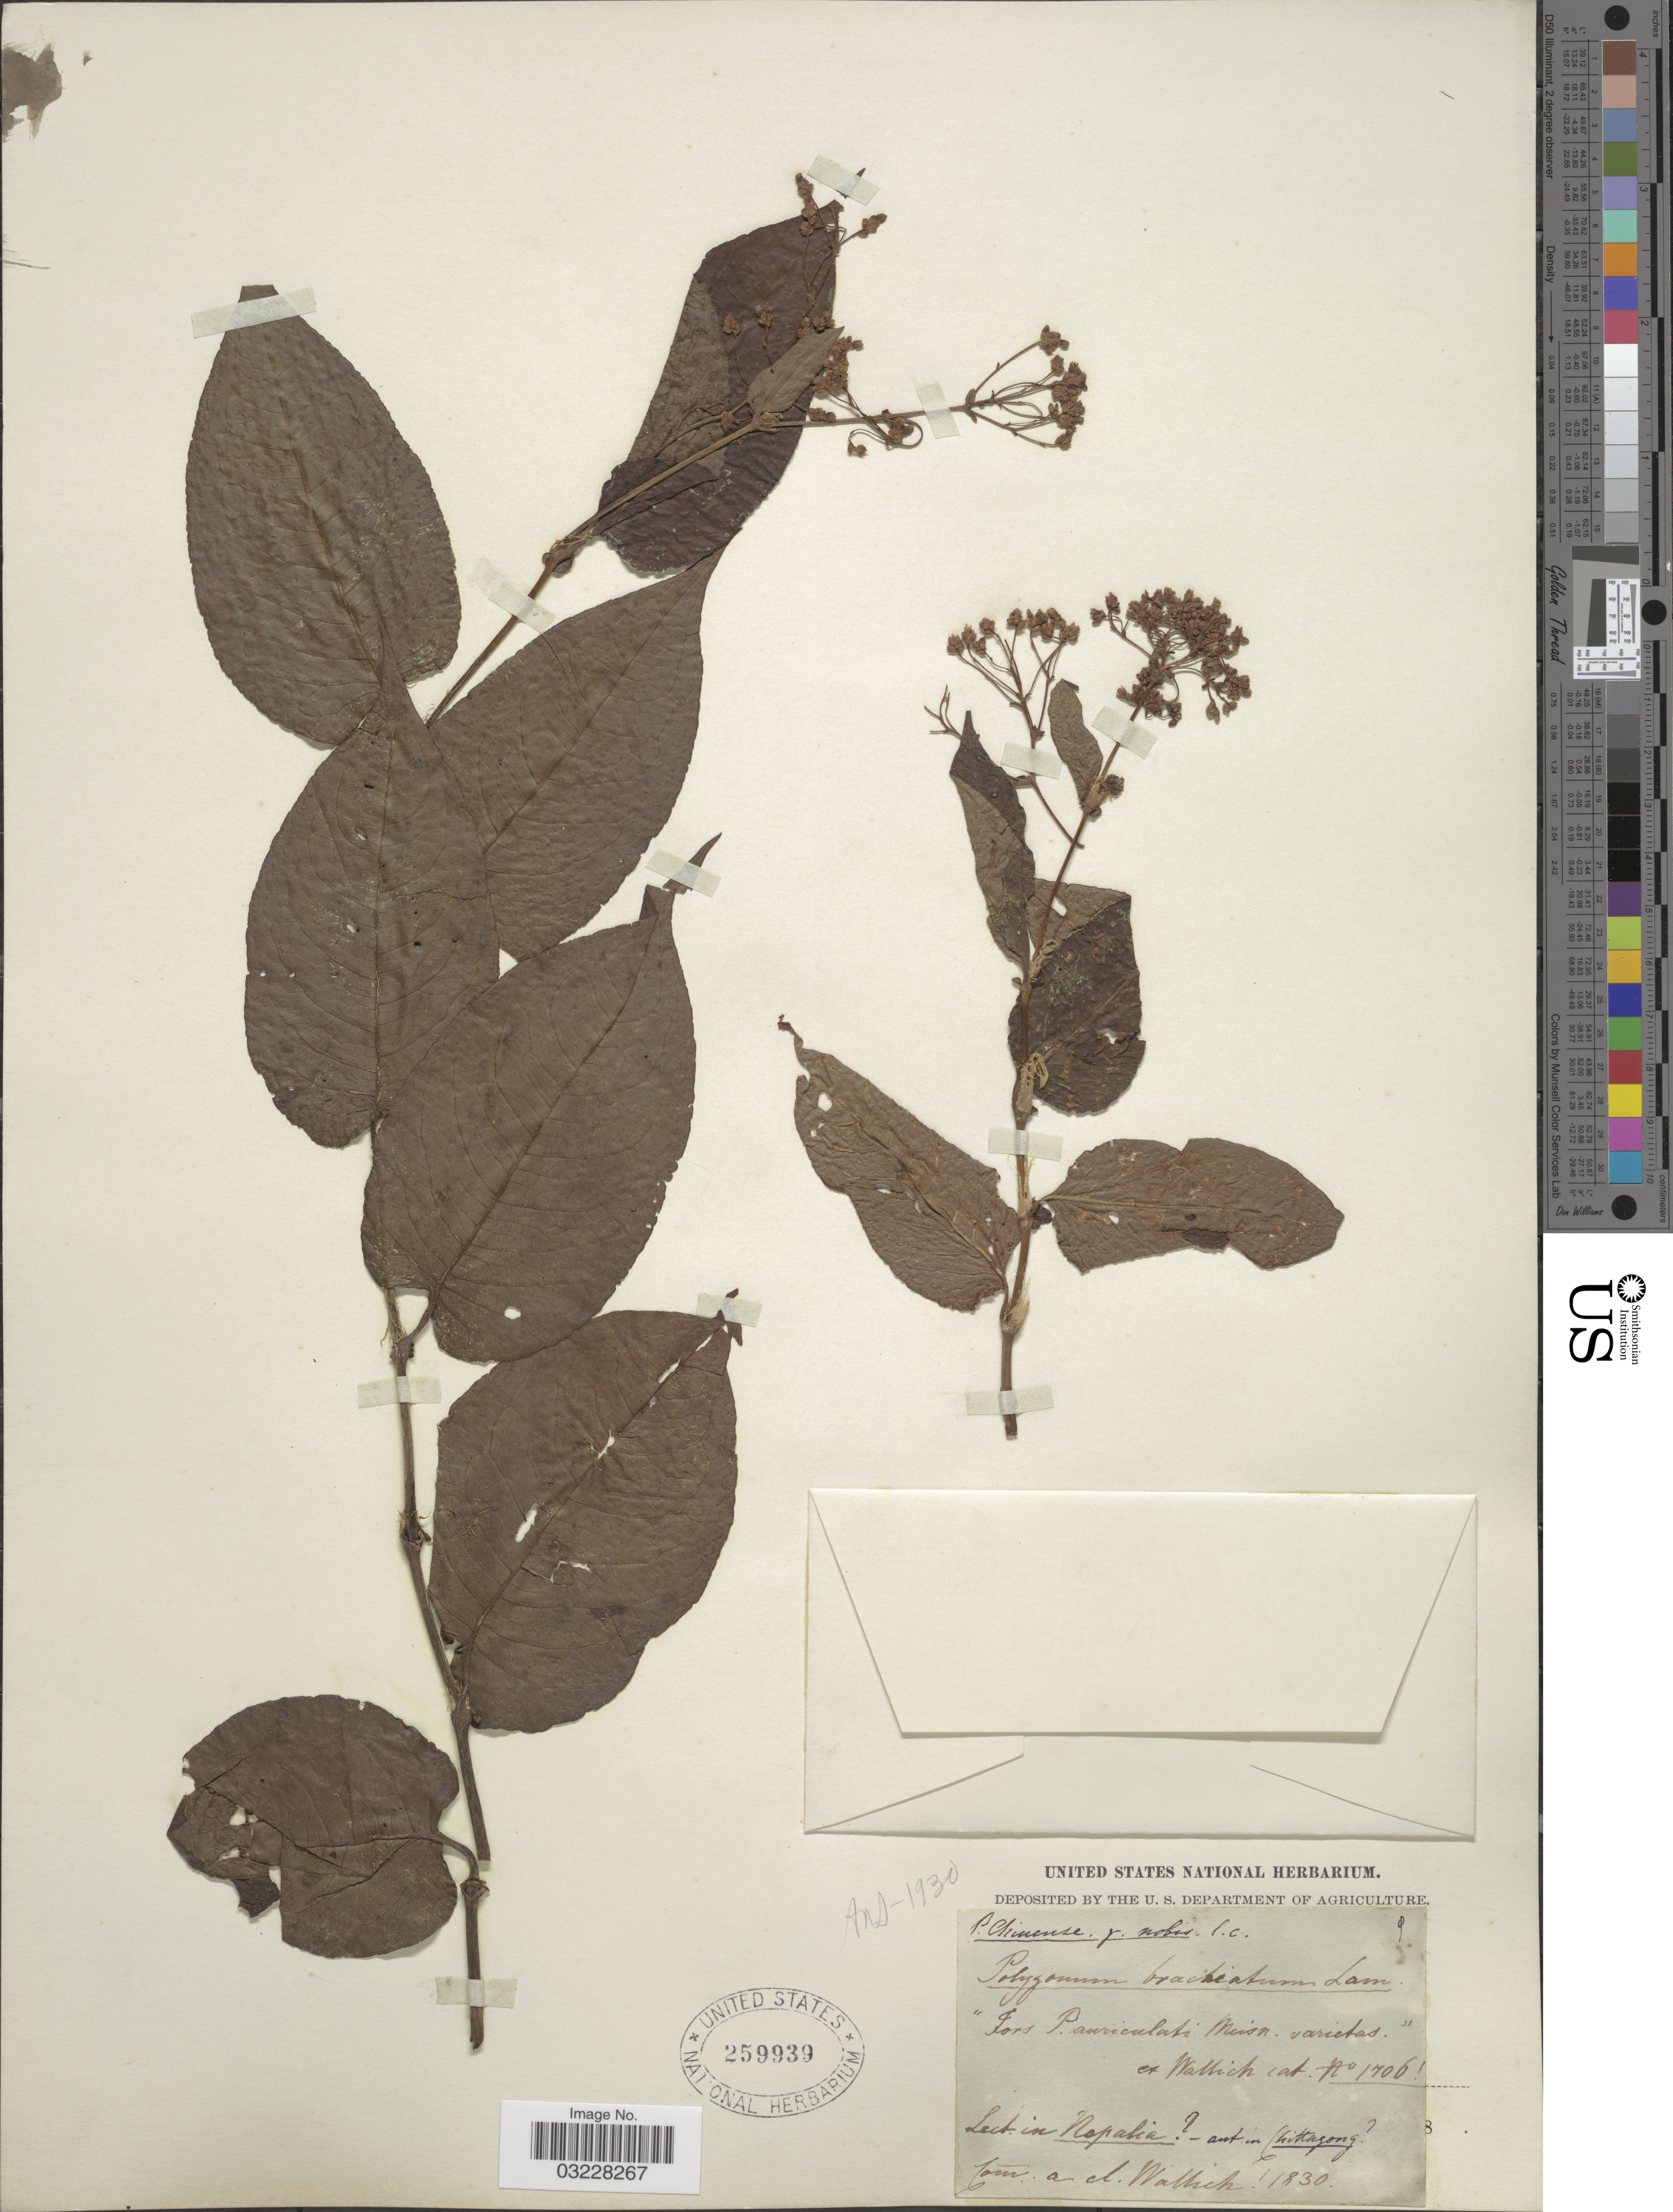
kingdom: Plantae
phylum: Tracheophyta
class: Magnoliopsida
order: Caryophyllales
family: Polygonaceae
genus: Polygonum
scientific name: Polygonum chinense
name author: L.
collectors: ex herb. United States National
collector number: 1706?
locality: Nepalia. [unsure placement] Chittagong. [unsure placement]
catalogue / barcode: US 259939